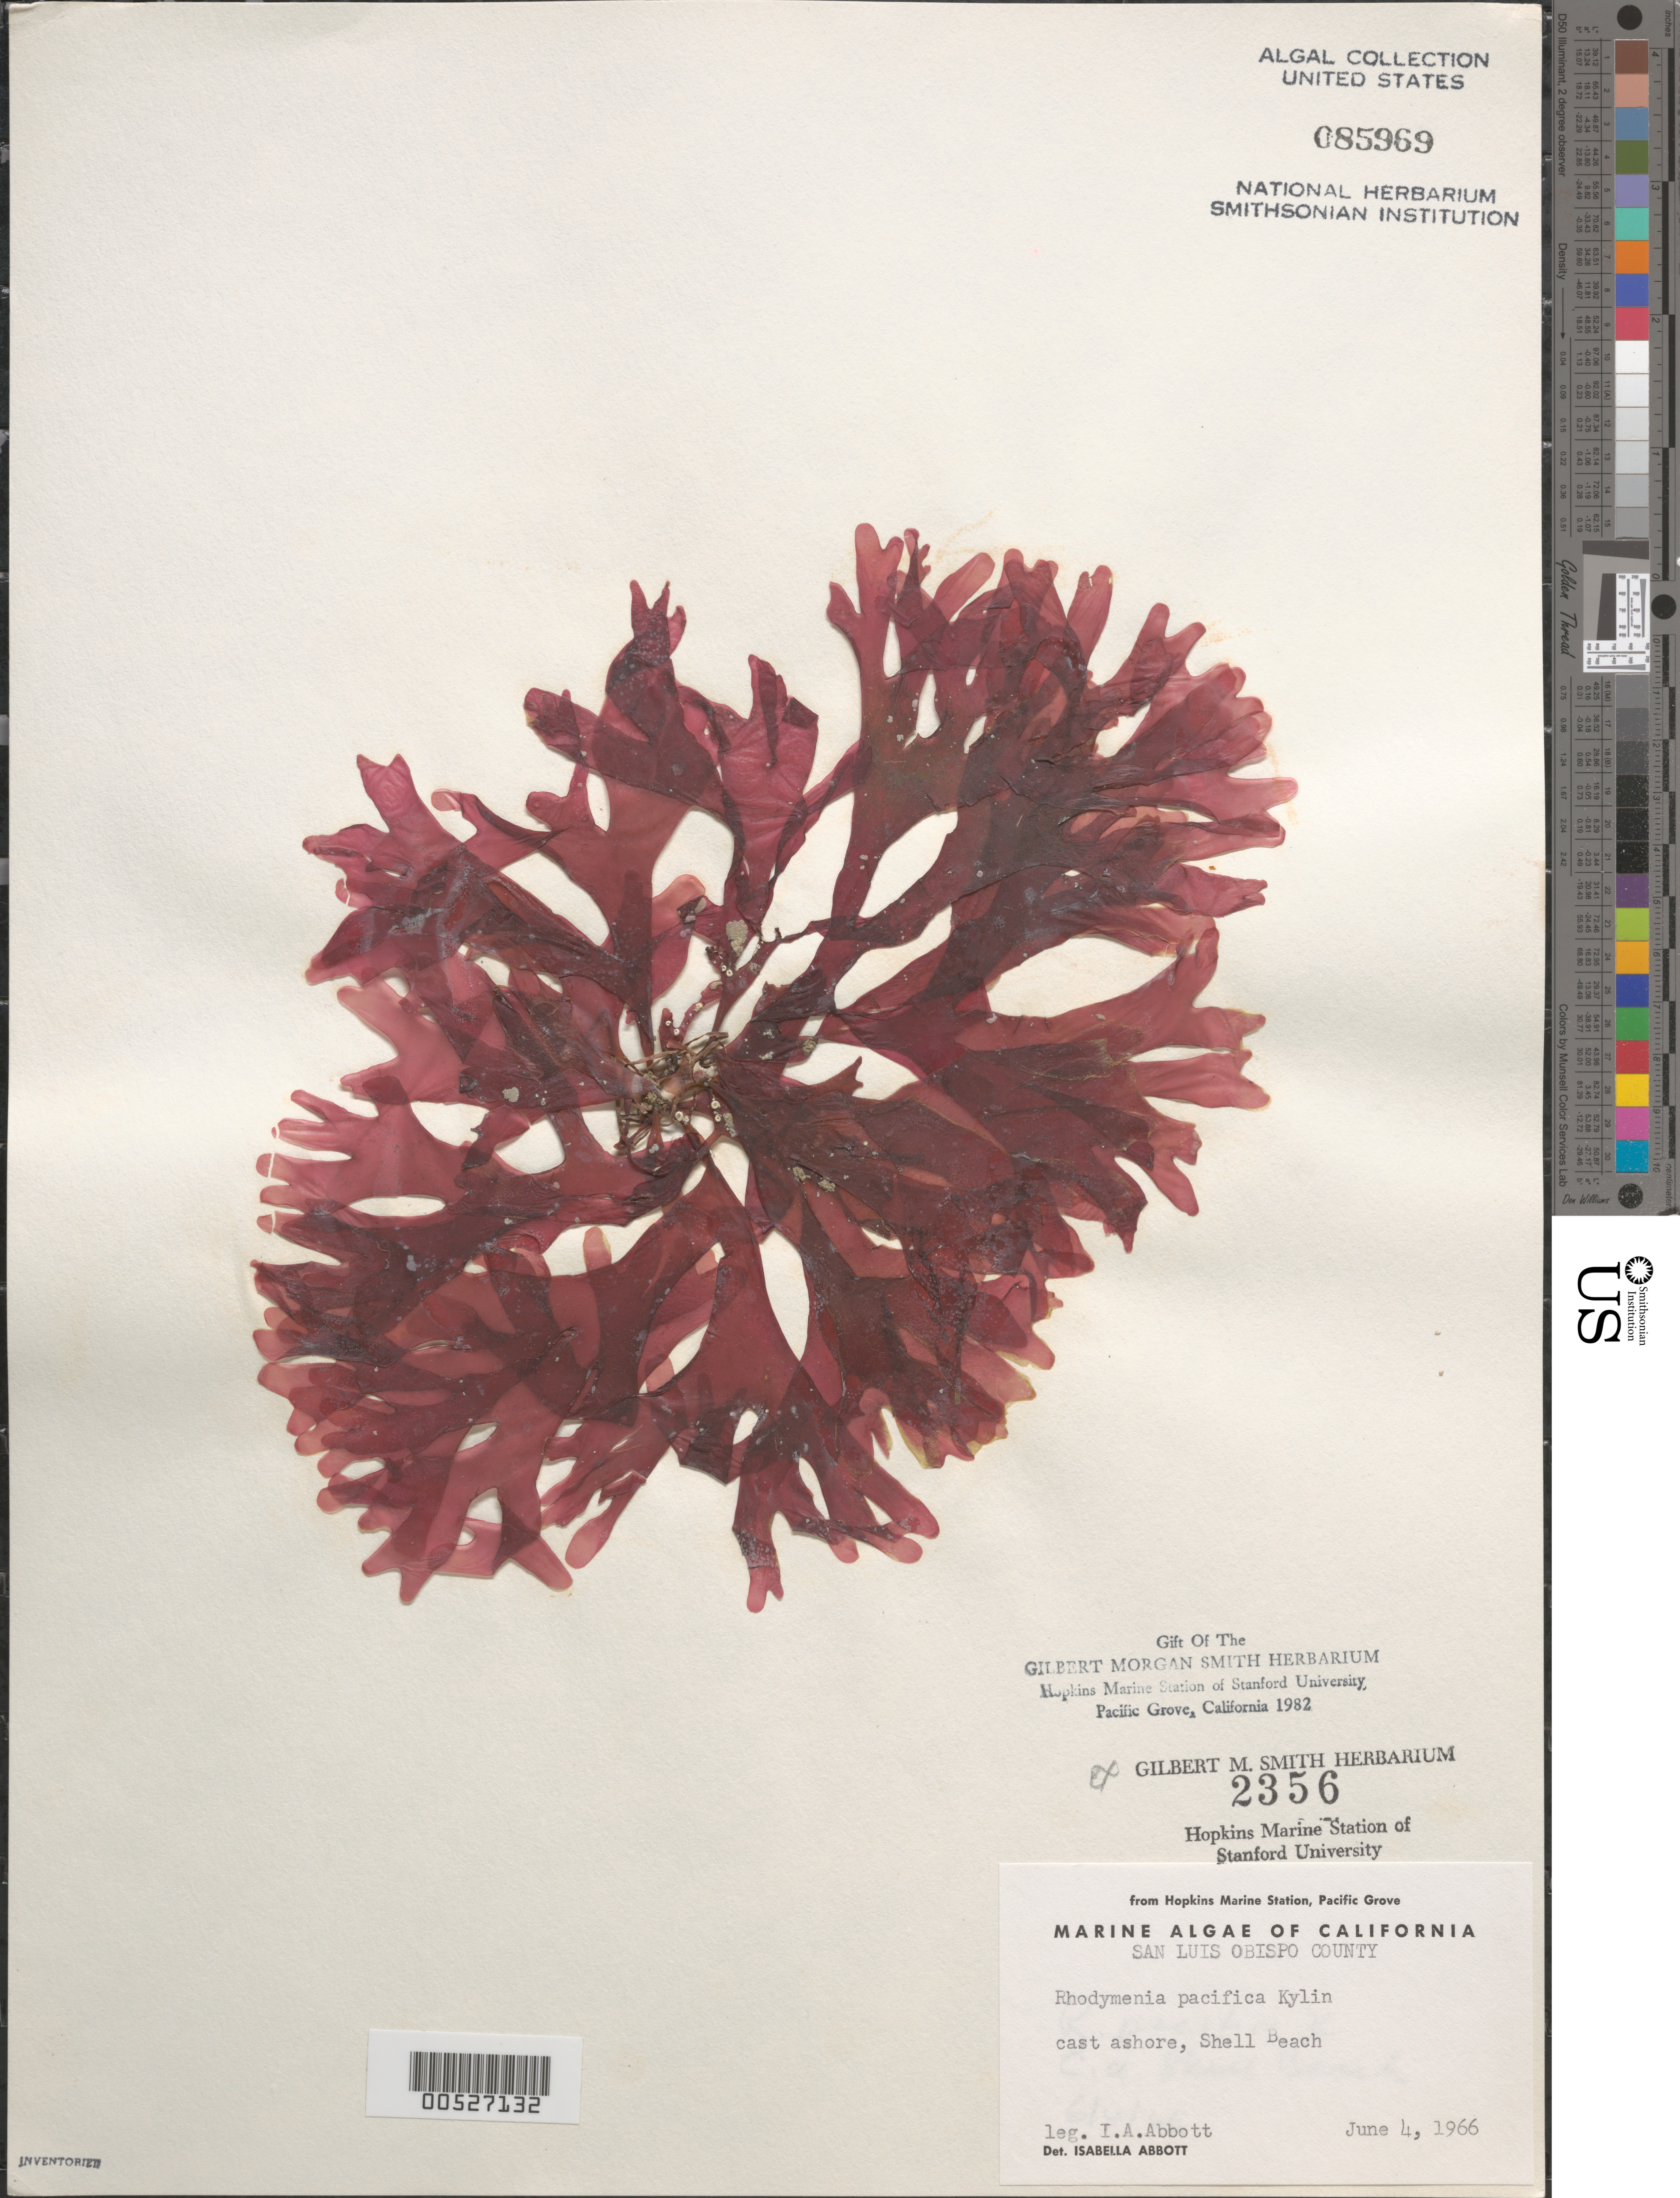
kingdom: Plantae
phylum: Rhodophyta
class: Florideophyceae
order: Rhodymeniales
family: Rhodymeniaceae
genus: Rhodymenia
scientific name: Rhodymenia pacifica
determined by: Abbott, Isabella A.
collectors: I. A. Abbott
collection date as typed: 04 Jun 1966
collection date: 1966-06-04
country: United States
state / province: California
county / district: San Luis Obispo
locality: Shell Beach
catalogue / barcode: US 85969